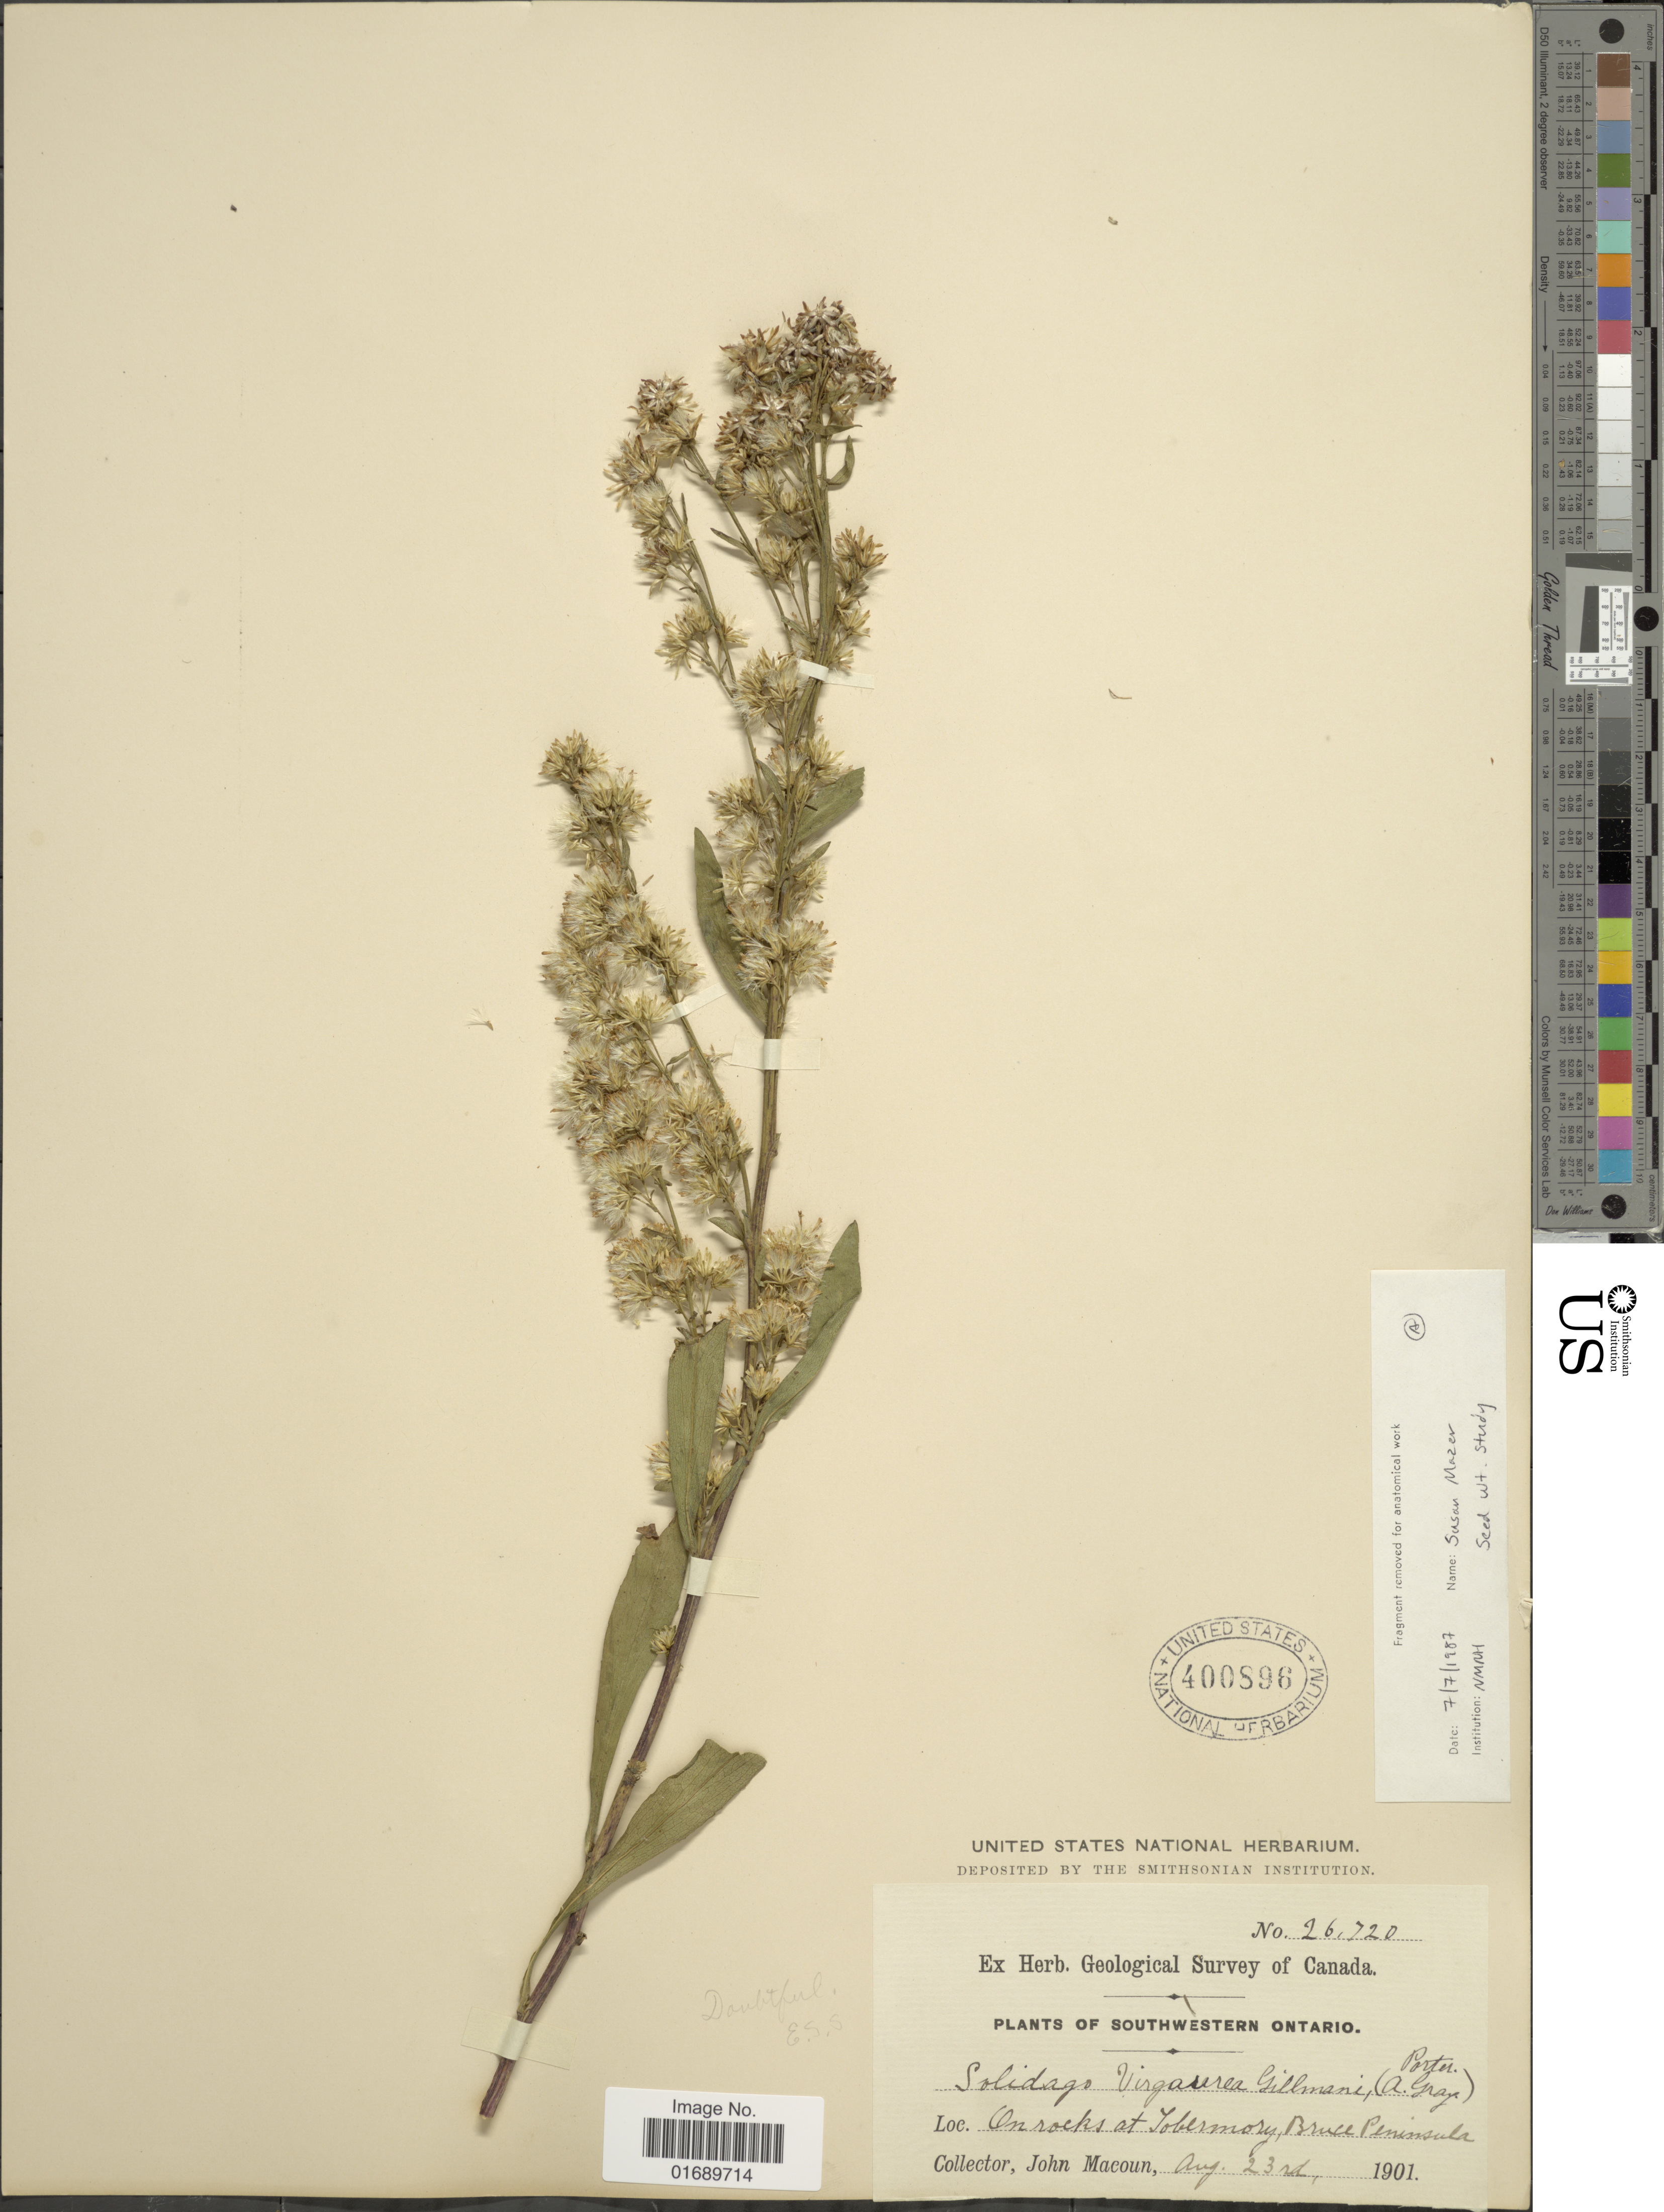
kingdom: Plantae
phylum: Tracheophyta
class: Magnoliopsida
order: Asterales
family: Asteraceae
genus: Solidago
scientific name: Solidago racemosa var. gillmanii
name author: (A. Gray) Fernald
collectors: J. Macoun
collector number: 26720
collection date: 1901-08-23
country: Canada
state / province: Ontario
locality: Southwestern Ontario, On rocks at Tobermory, Bruce Peninsula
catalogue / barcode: US 400896